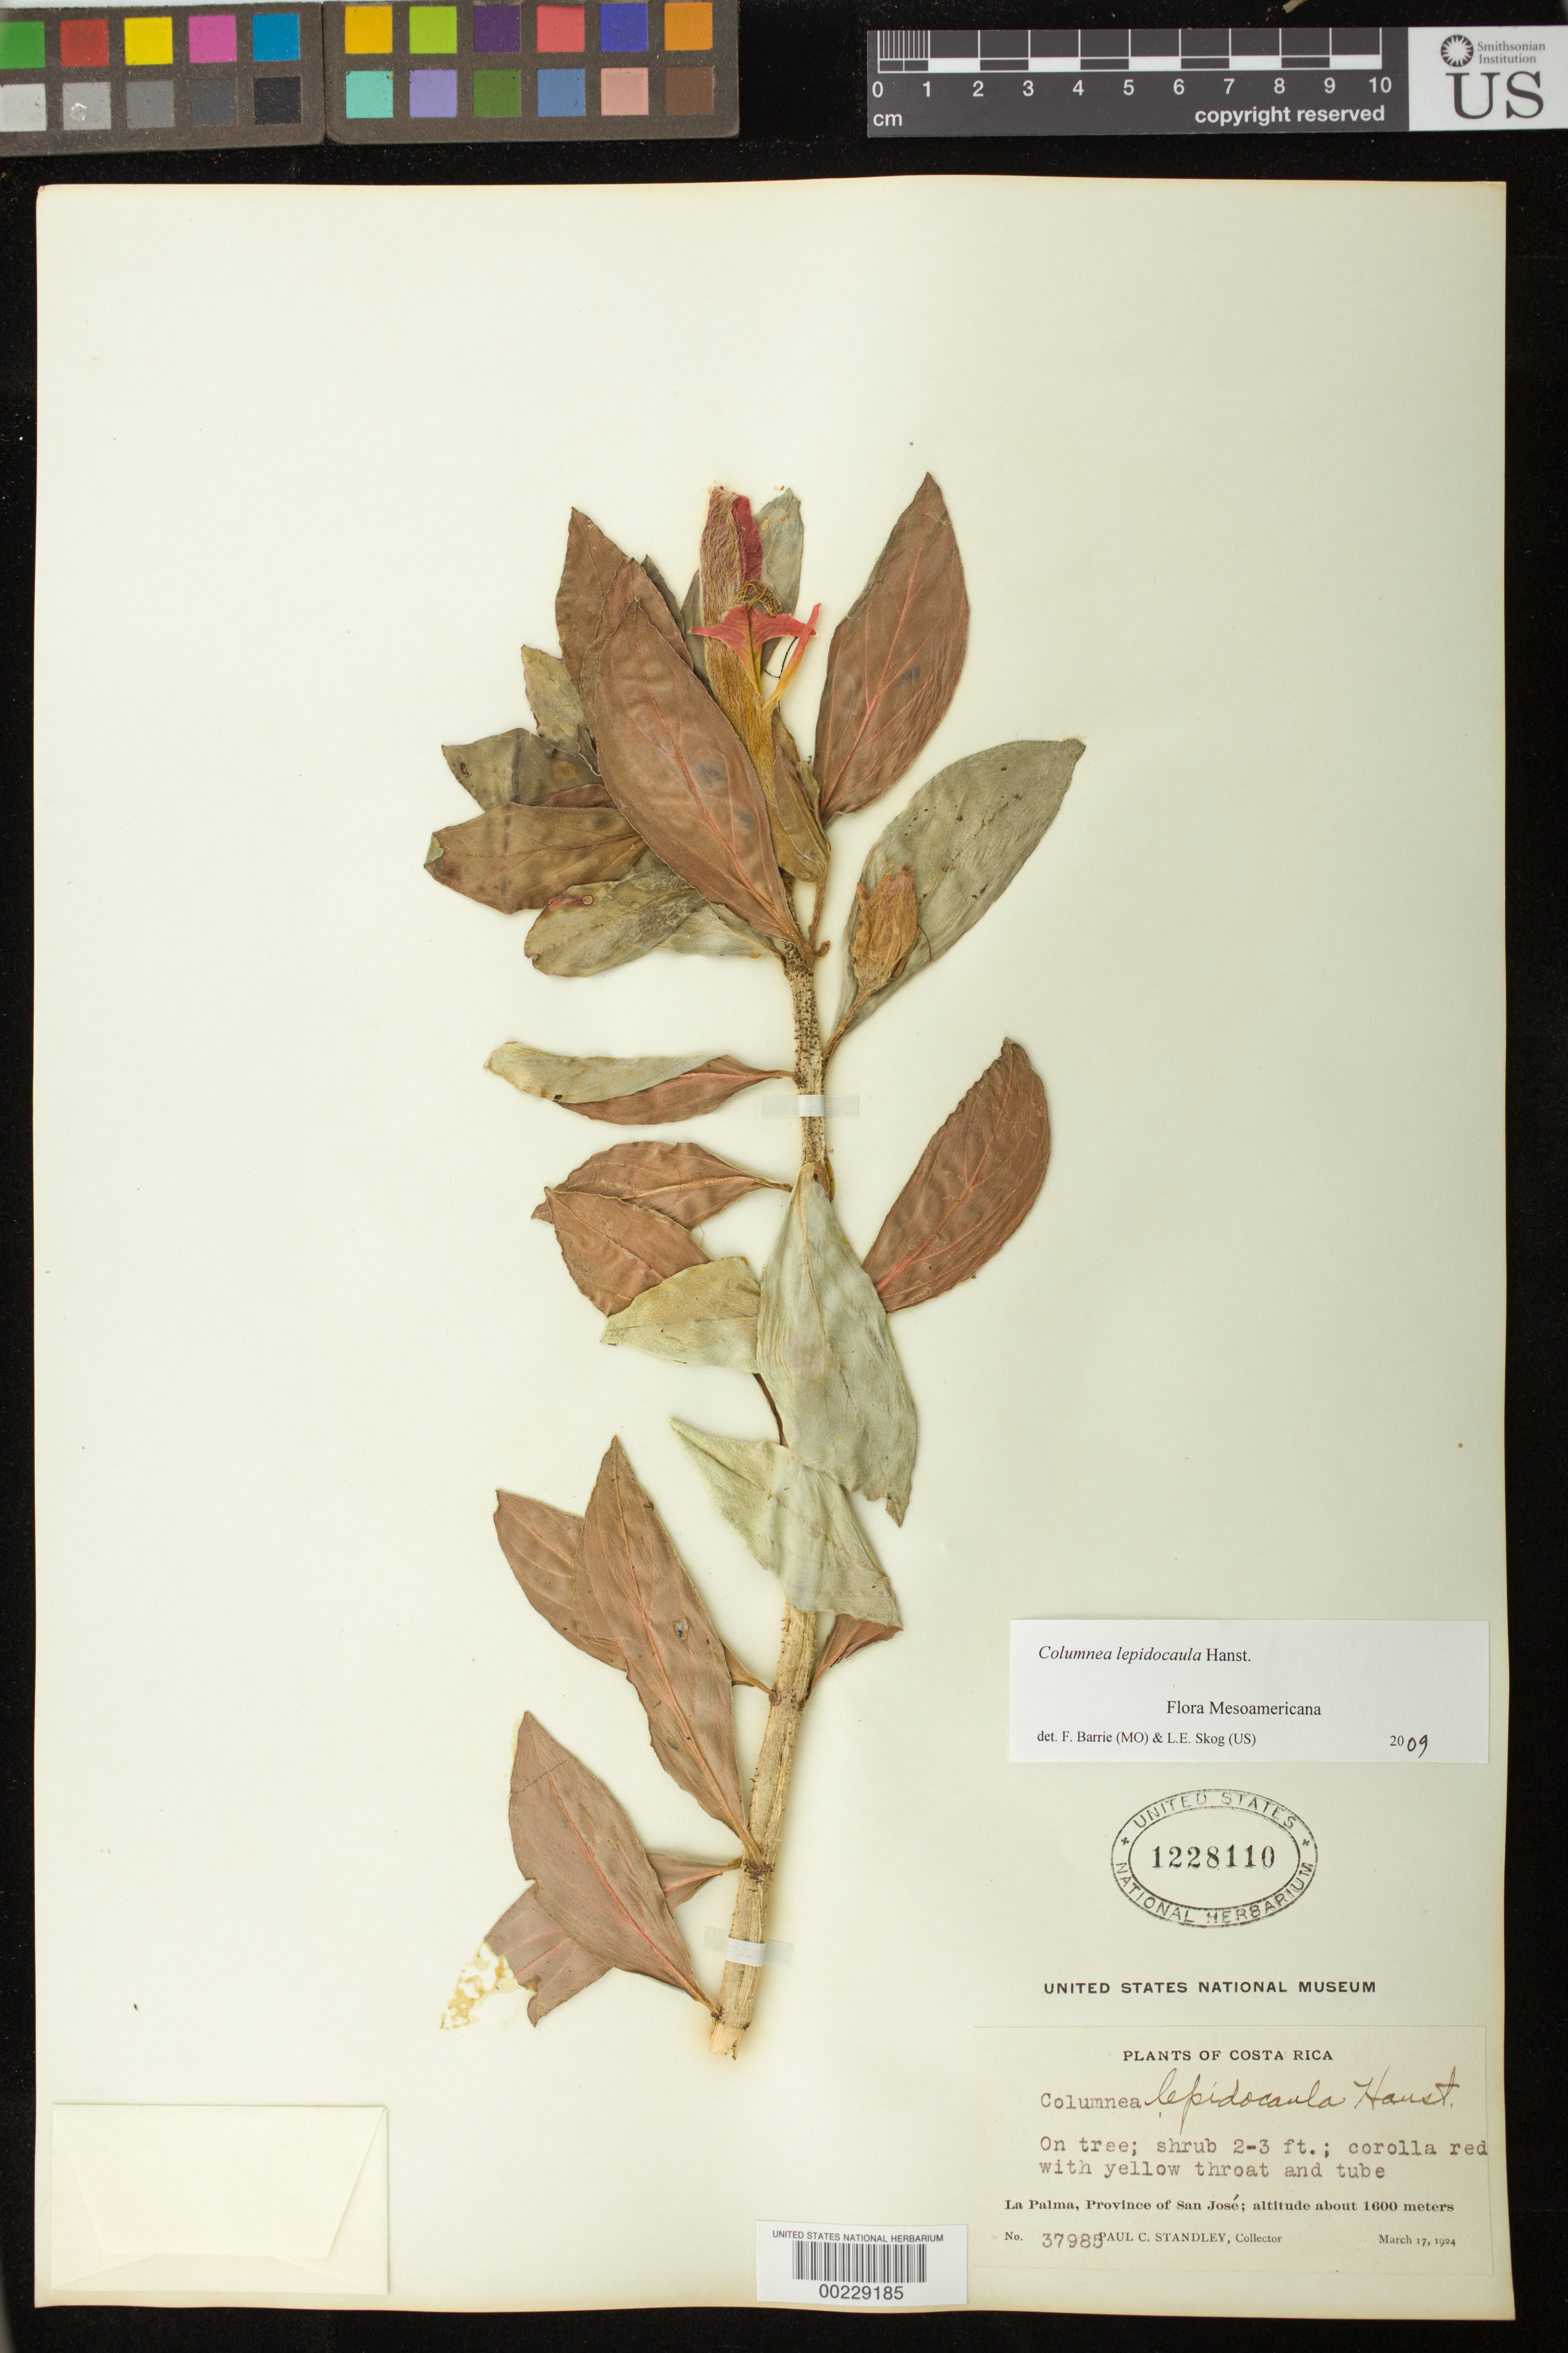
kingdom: Plantae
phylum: Tracheophyta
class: Magnoliopsida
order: Lamiales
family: Gesneriaceae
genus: Columnea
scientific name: Columnea lepidocaula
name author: Hanst.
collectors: P. C. Standley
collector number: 37985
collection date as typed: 17 Mar 1924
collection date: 1924-03-17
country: Costa Rica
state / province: San José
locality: La Palma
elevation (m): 1600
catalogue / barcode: US 1228110